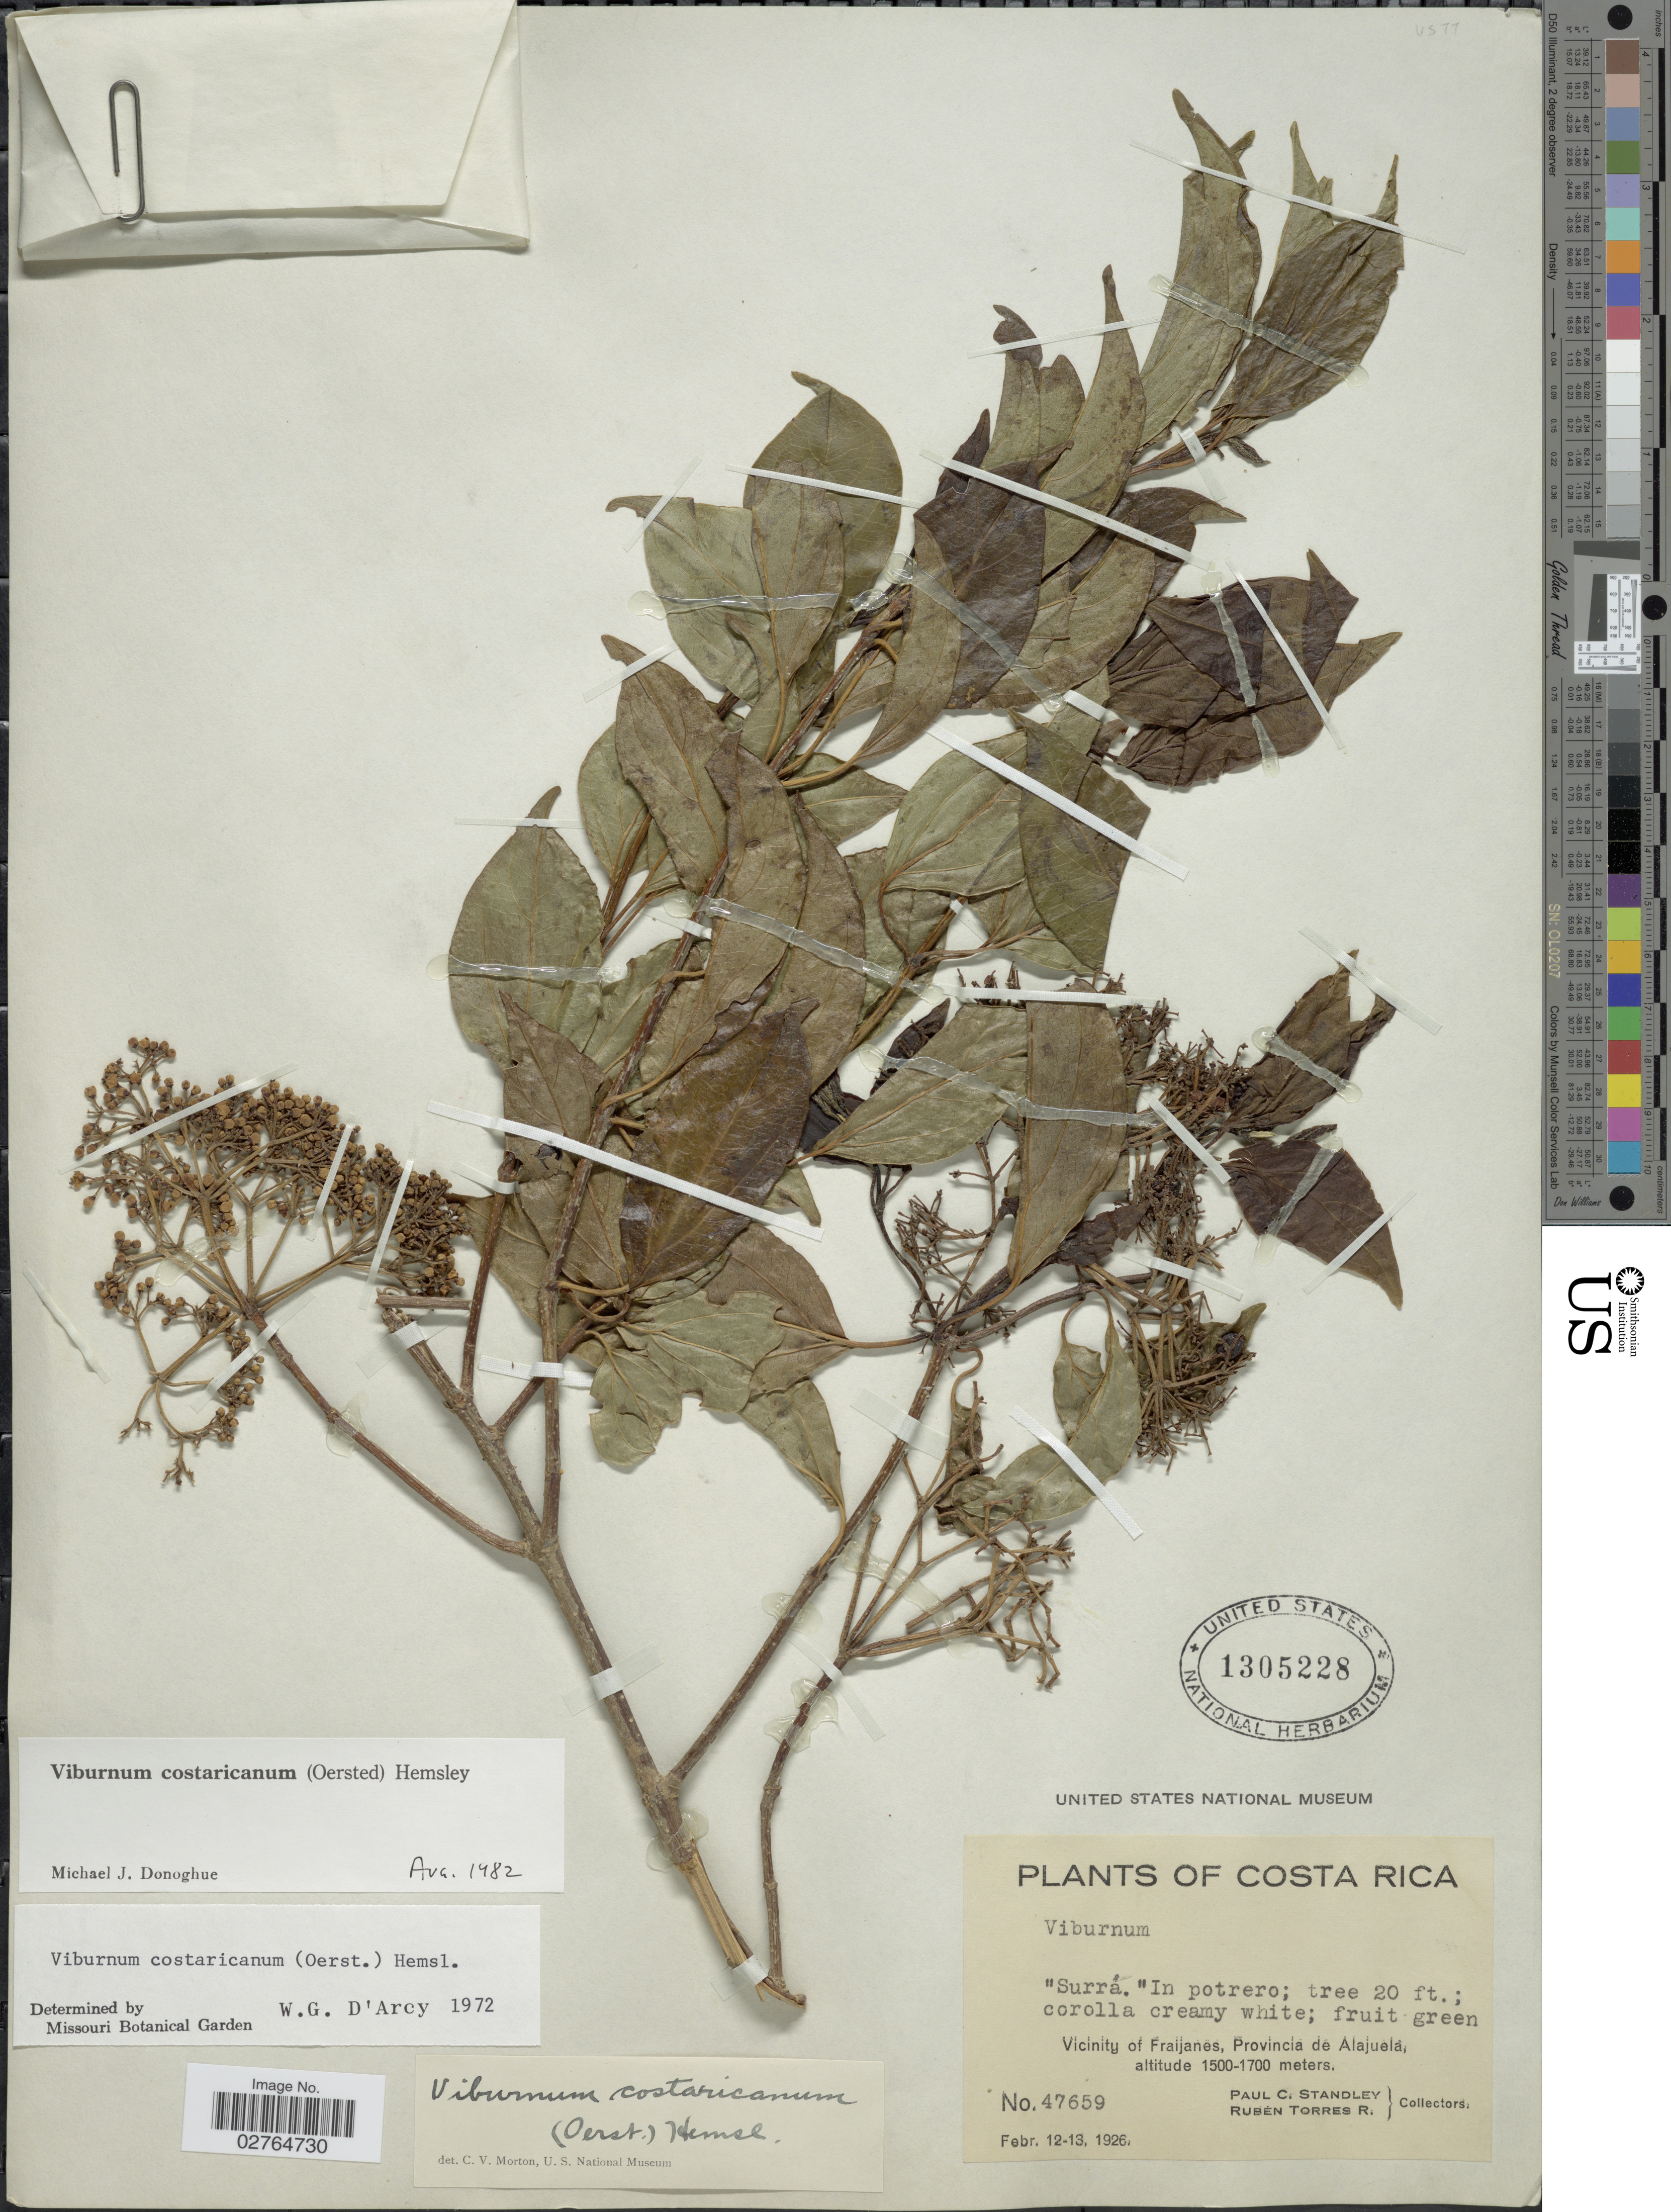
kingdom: Plantae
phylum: Tracheophyta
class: Magnoliopsida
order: Dipsacales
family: Viburnaceae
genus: Viburnum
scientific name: Viburnum costaricanum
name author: (Oerst.) Hemsl.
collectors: P. C. Standley & R. Torres Rojas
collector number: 47659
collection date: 1926-02-12/1926-02-13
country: Costa Rica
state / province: Alajuela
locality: Vicinity of Fraijanes.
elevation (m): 1500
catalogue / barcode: US 1305228